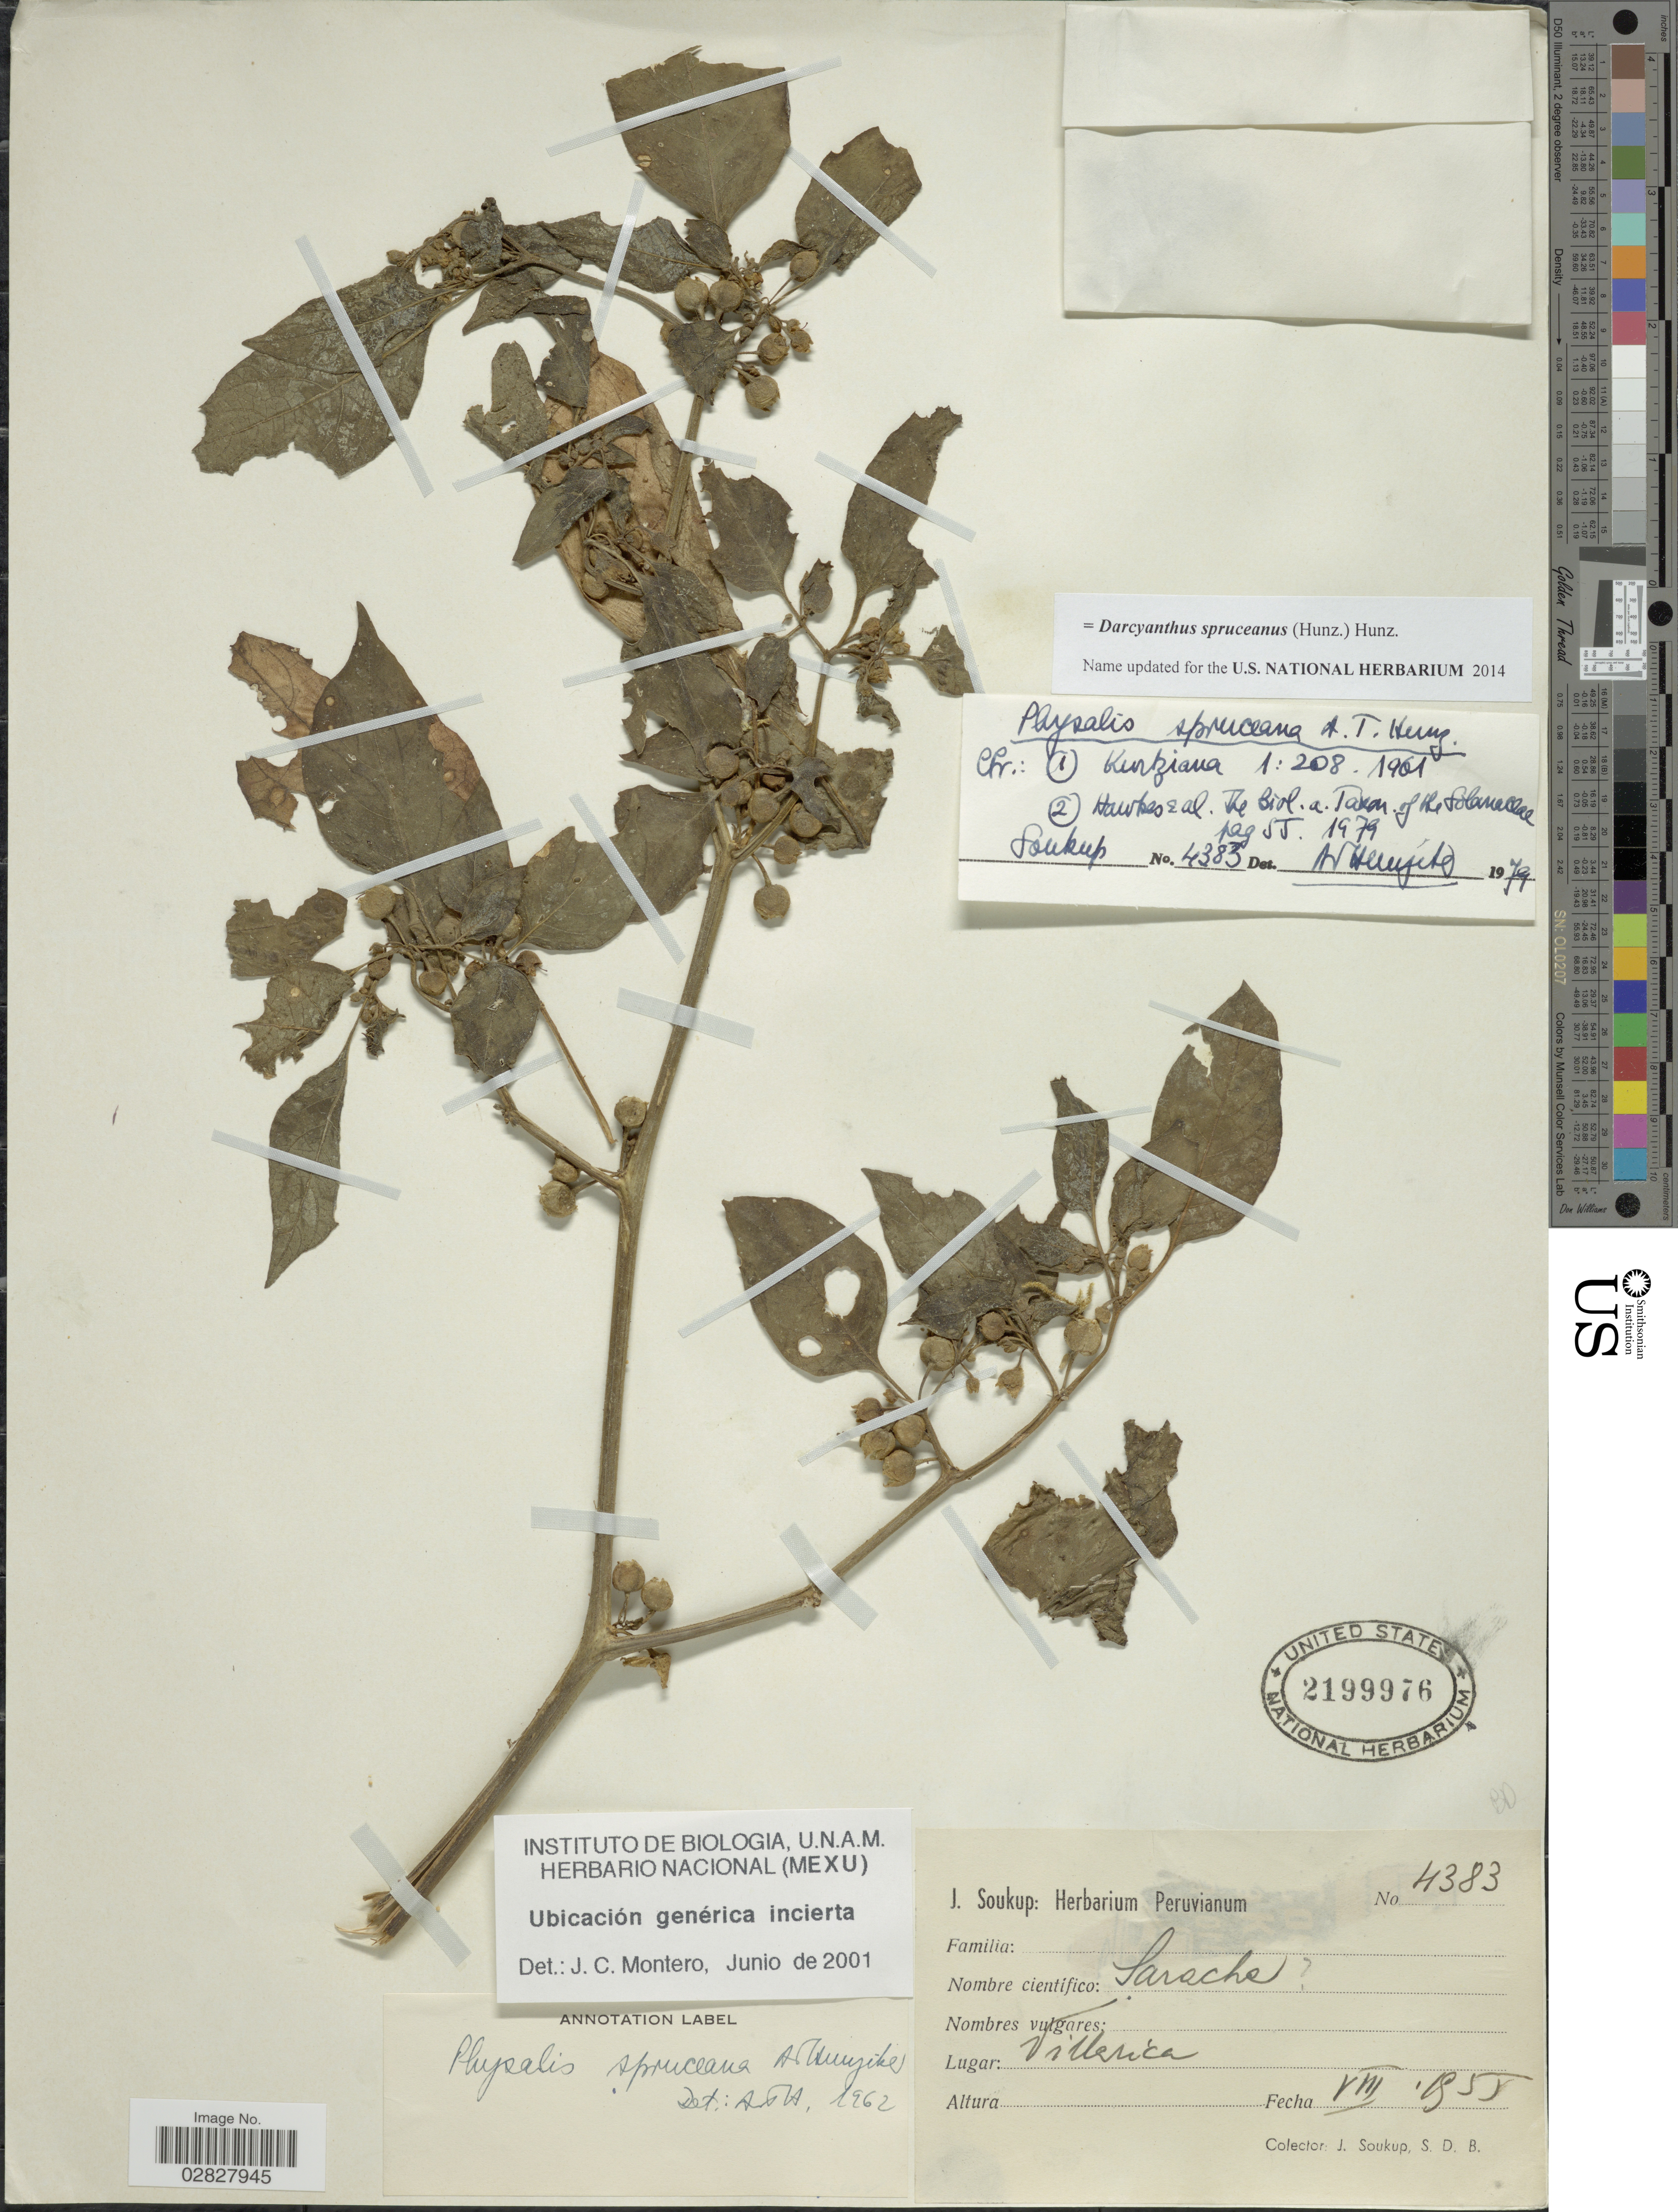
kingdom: Plantae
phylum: Tracheophyta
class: Magnoliopsida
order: Solanales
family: Solanaceae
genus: Darcyanthus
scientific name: Darcyanthus spruceanus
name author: (Hunz.) Hunz.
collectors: J. Soukup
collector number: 4383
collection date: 1855-08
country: Peru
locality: Villarica.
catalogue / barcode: US 2199976